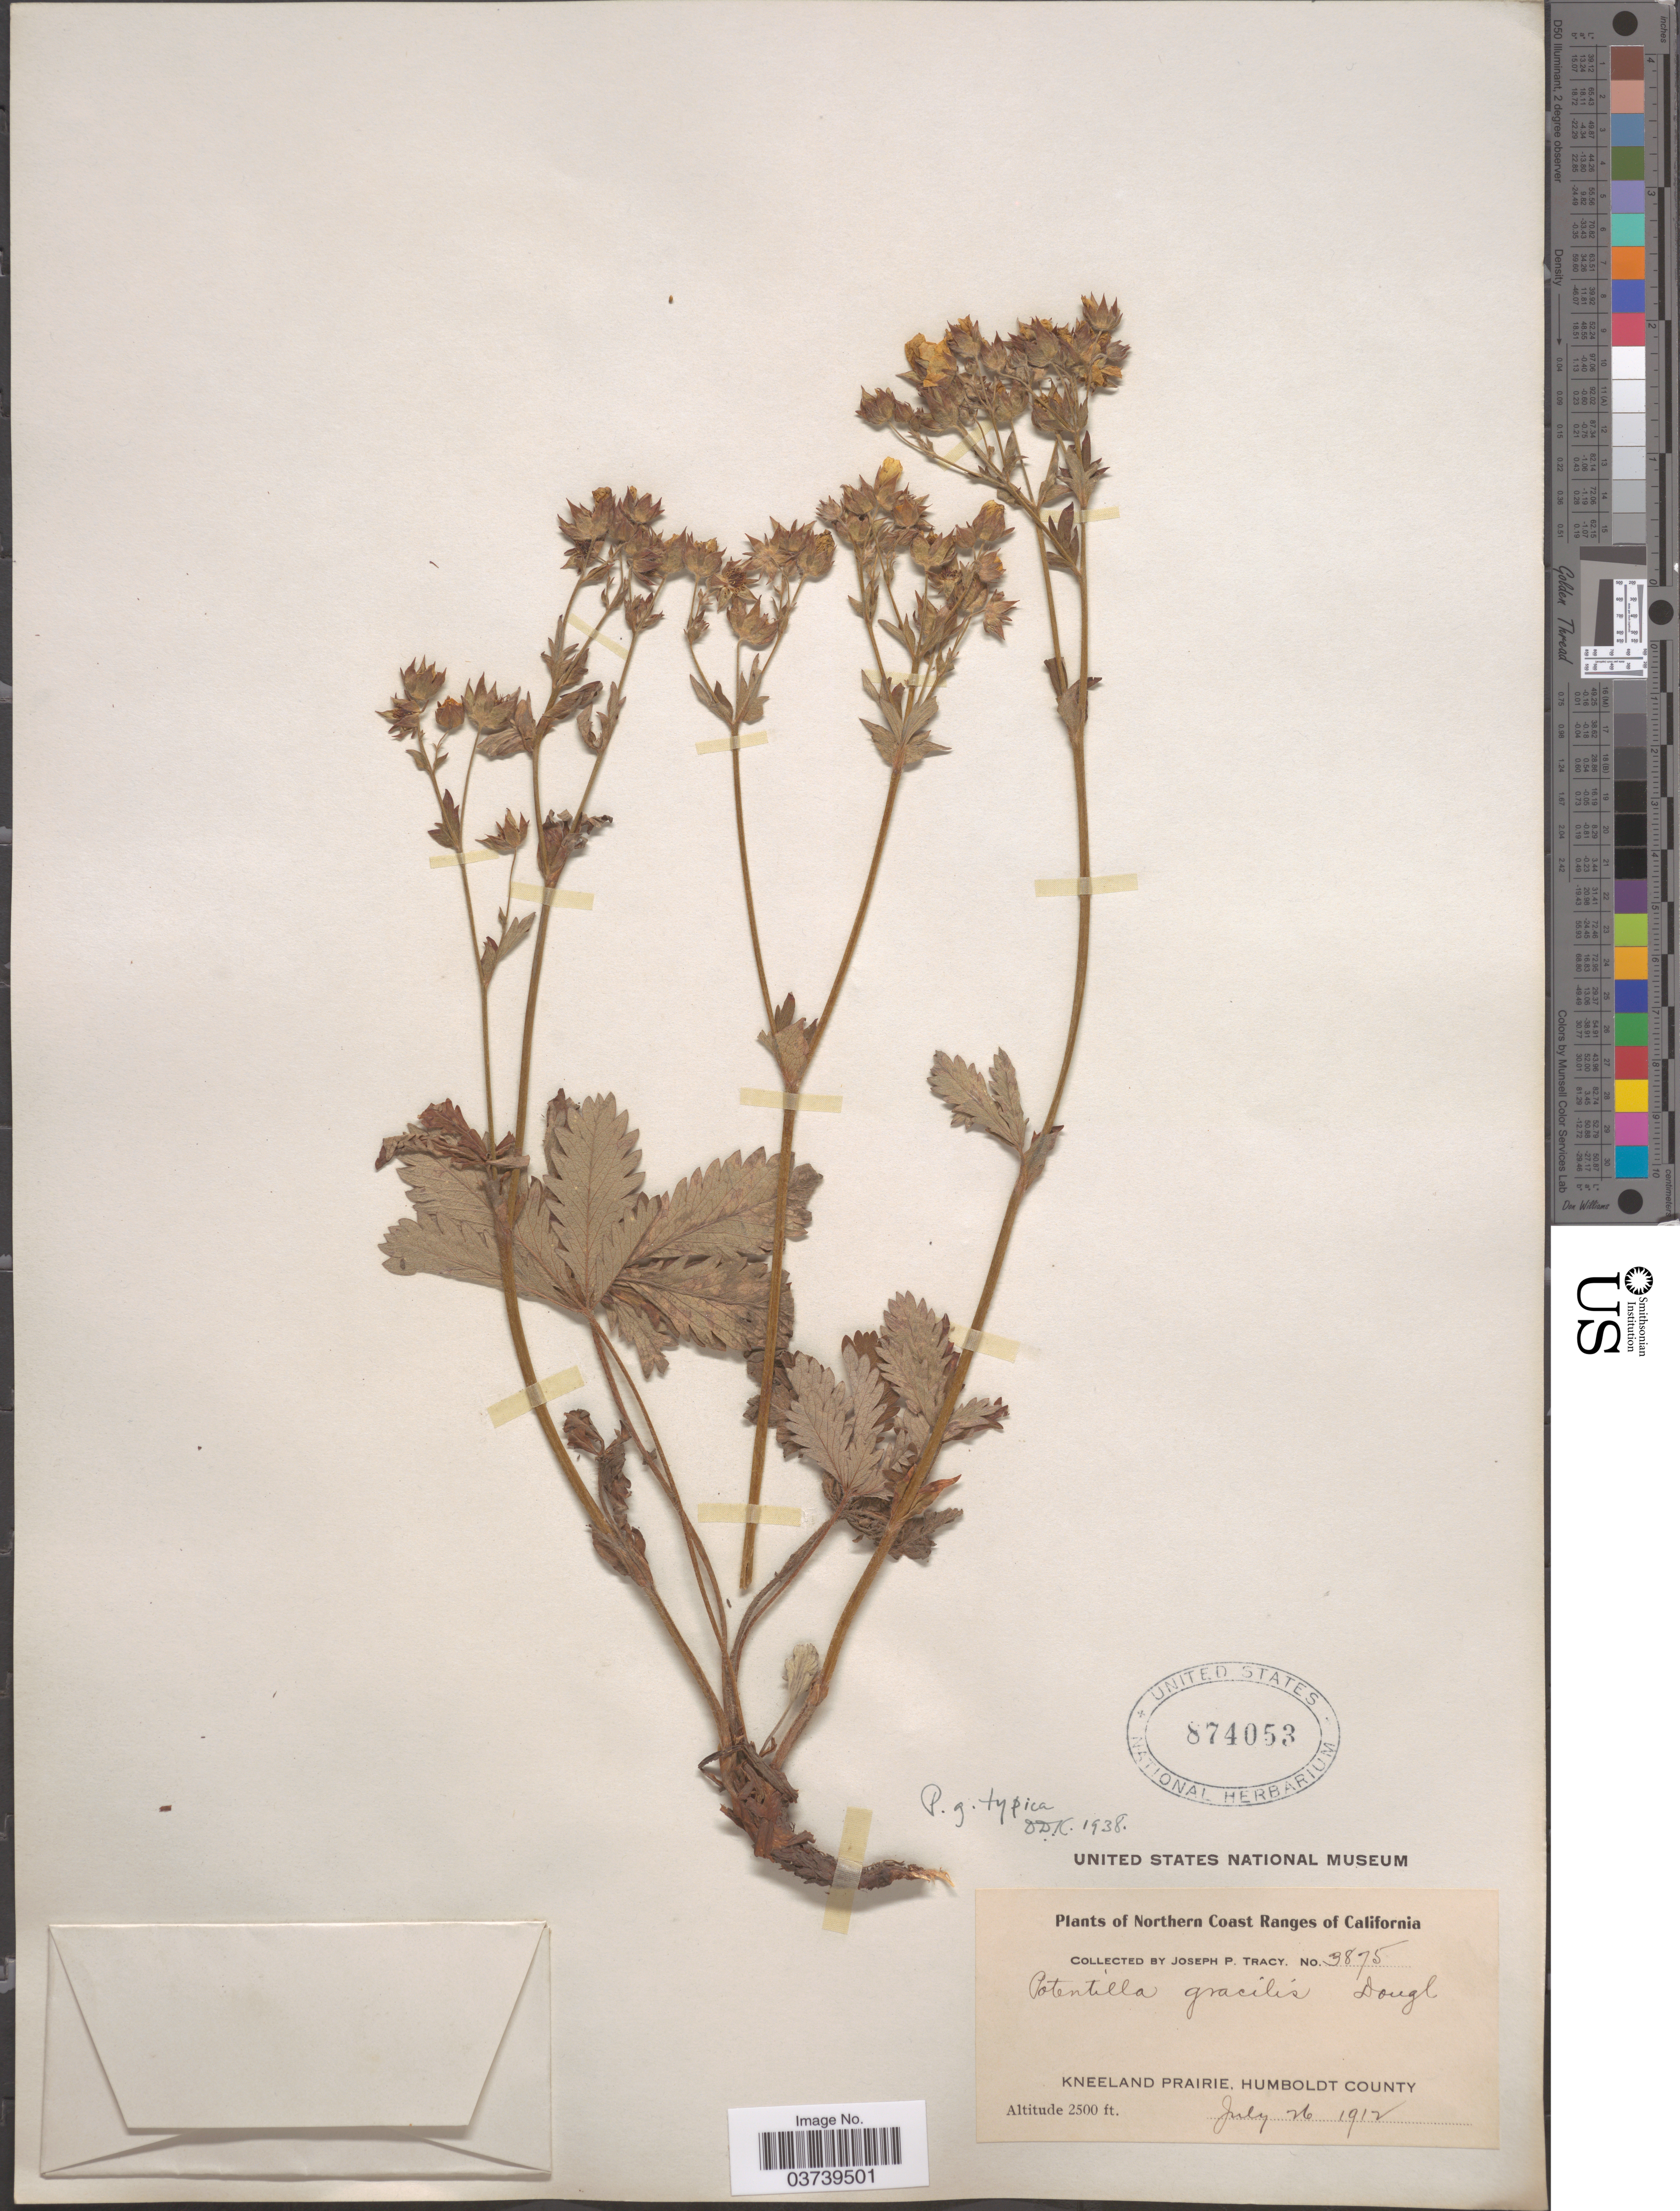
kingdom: Plantae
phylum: Tracheophyta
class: Magnoliopsida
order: Rosales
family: Rosaceae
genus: Potentilla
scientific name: Potentilla gracilis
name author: Douglas ex Hook.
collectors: J. Tracy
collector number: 3875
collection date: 1912-07-26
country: United States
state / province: California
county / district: Humboldt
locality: Northern Coast Ranges of California. Kneeland Prairie, Humboldt County.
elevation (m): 762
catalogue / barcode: US 874053